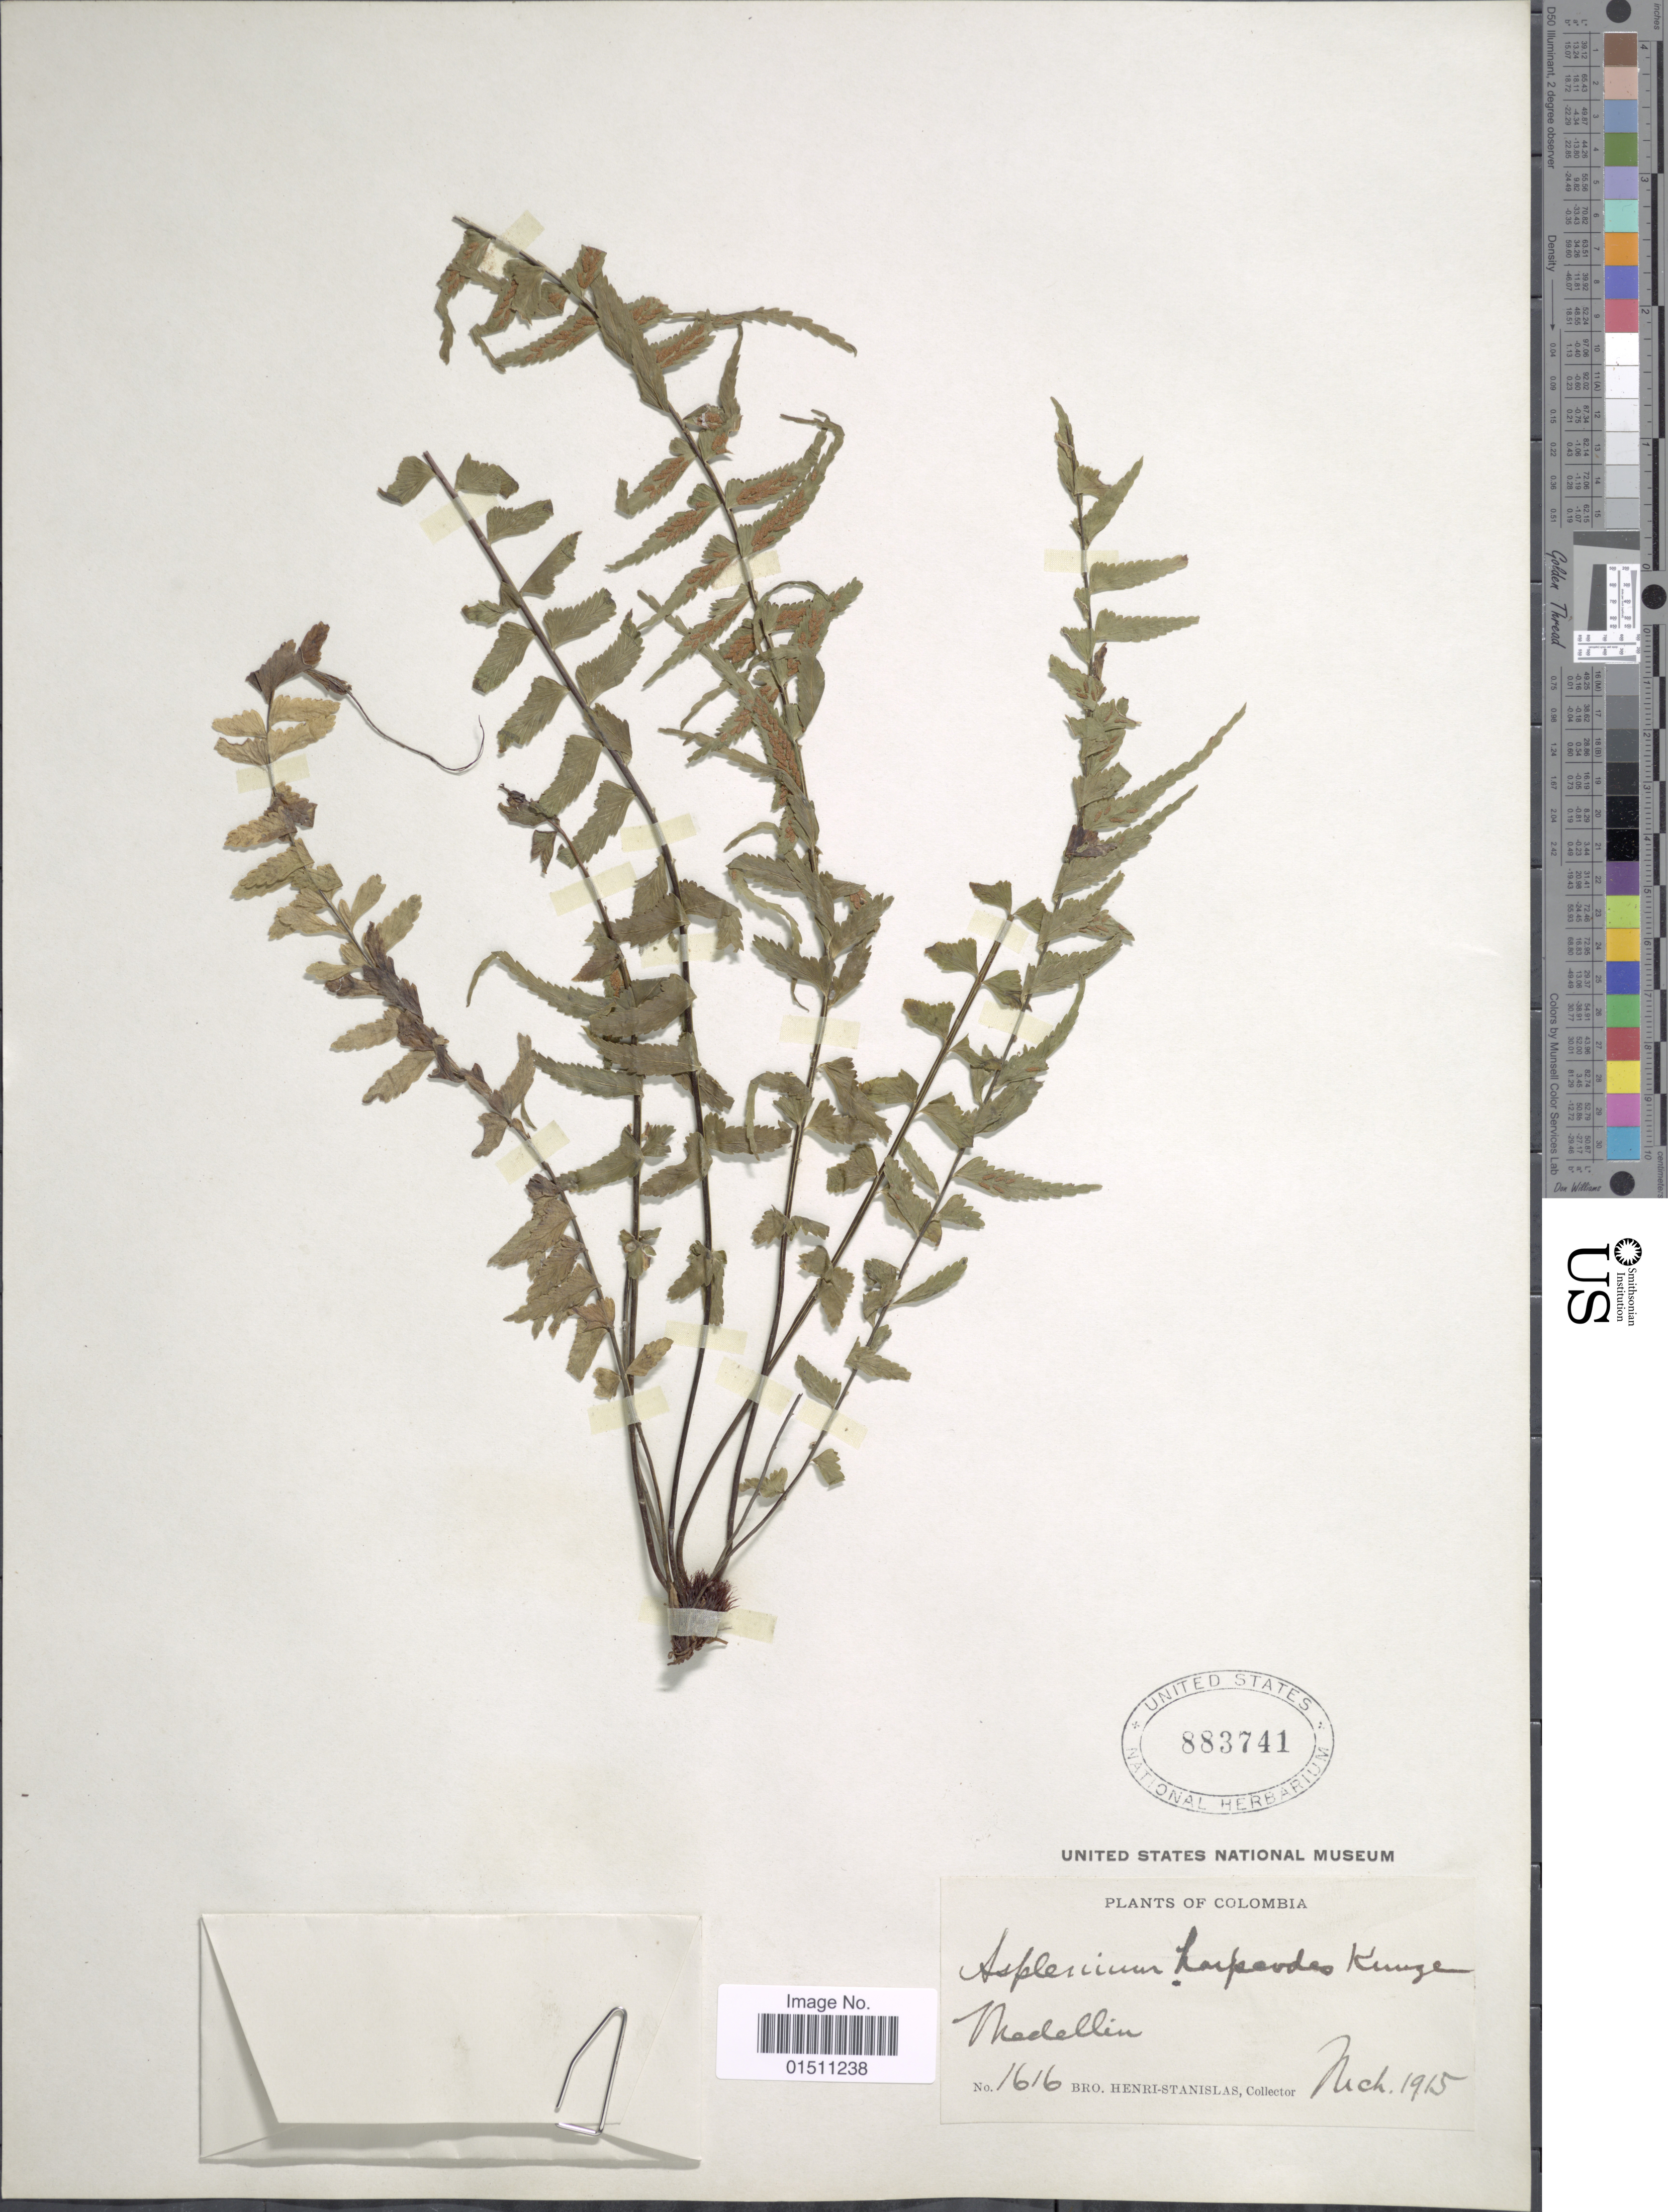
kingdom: Plantae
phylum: Tracheophyta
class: Polypodiopsida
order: Polypodiales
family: Aspleniaceae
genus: Asplenium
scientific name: Asplenium harpeodes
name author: Kunze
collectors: Henri-Stanislas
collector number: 1616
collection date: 1915-03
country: Colombia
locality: Colombia, Medellin.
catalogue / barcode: US 883741